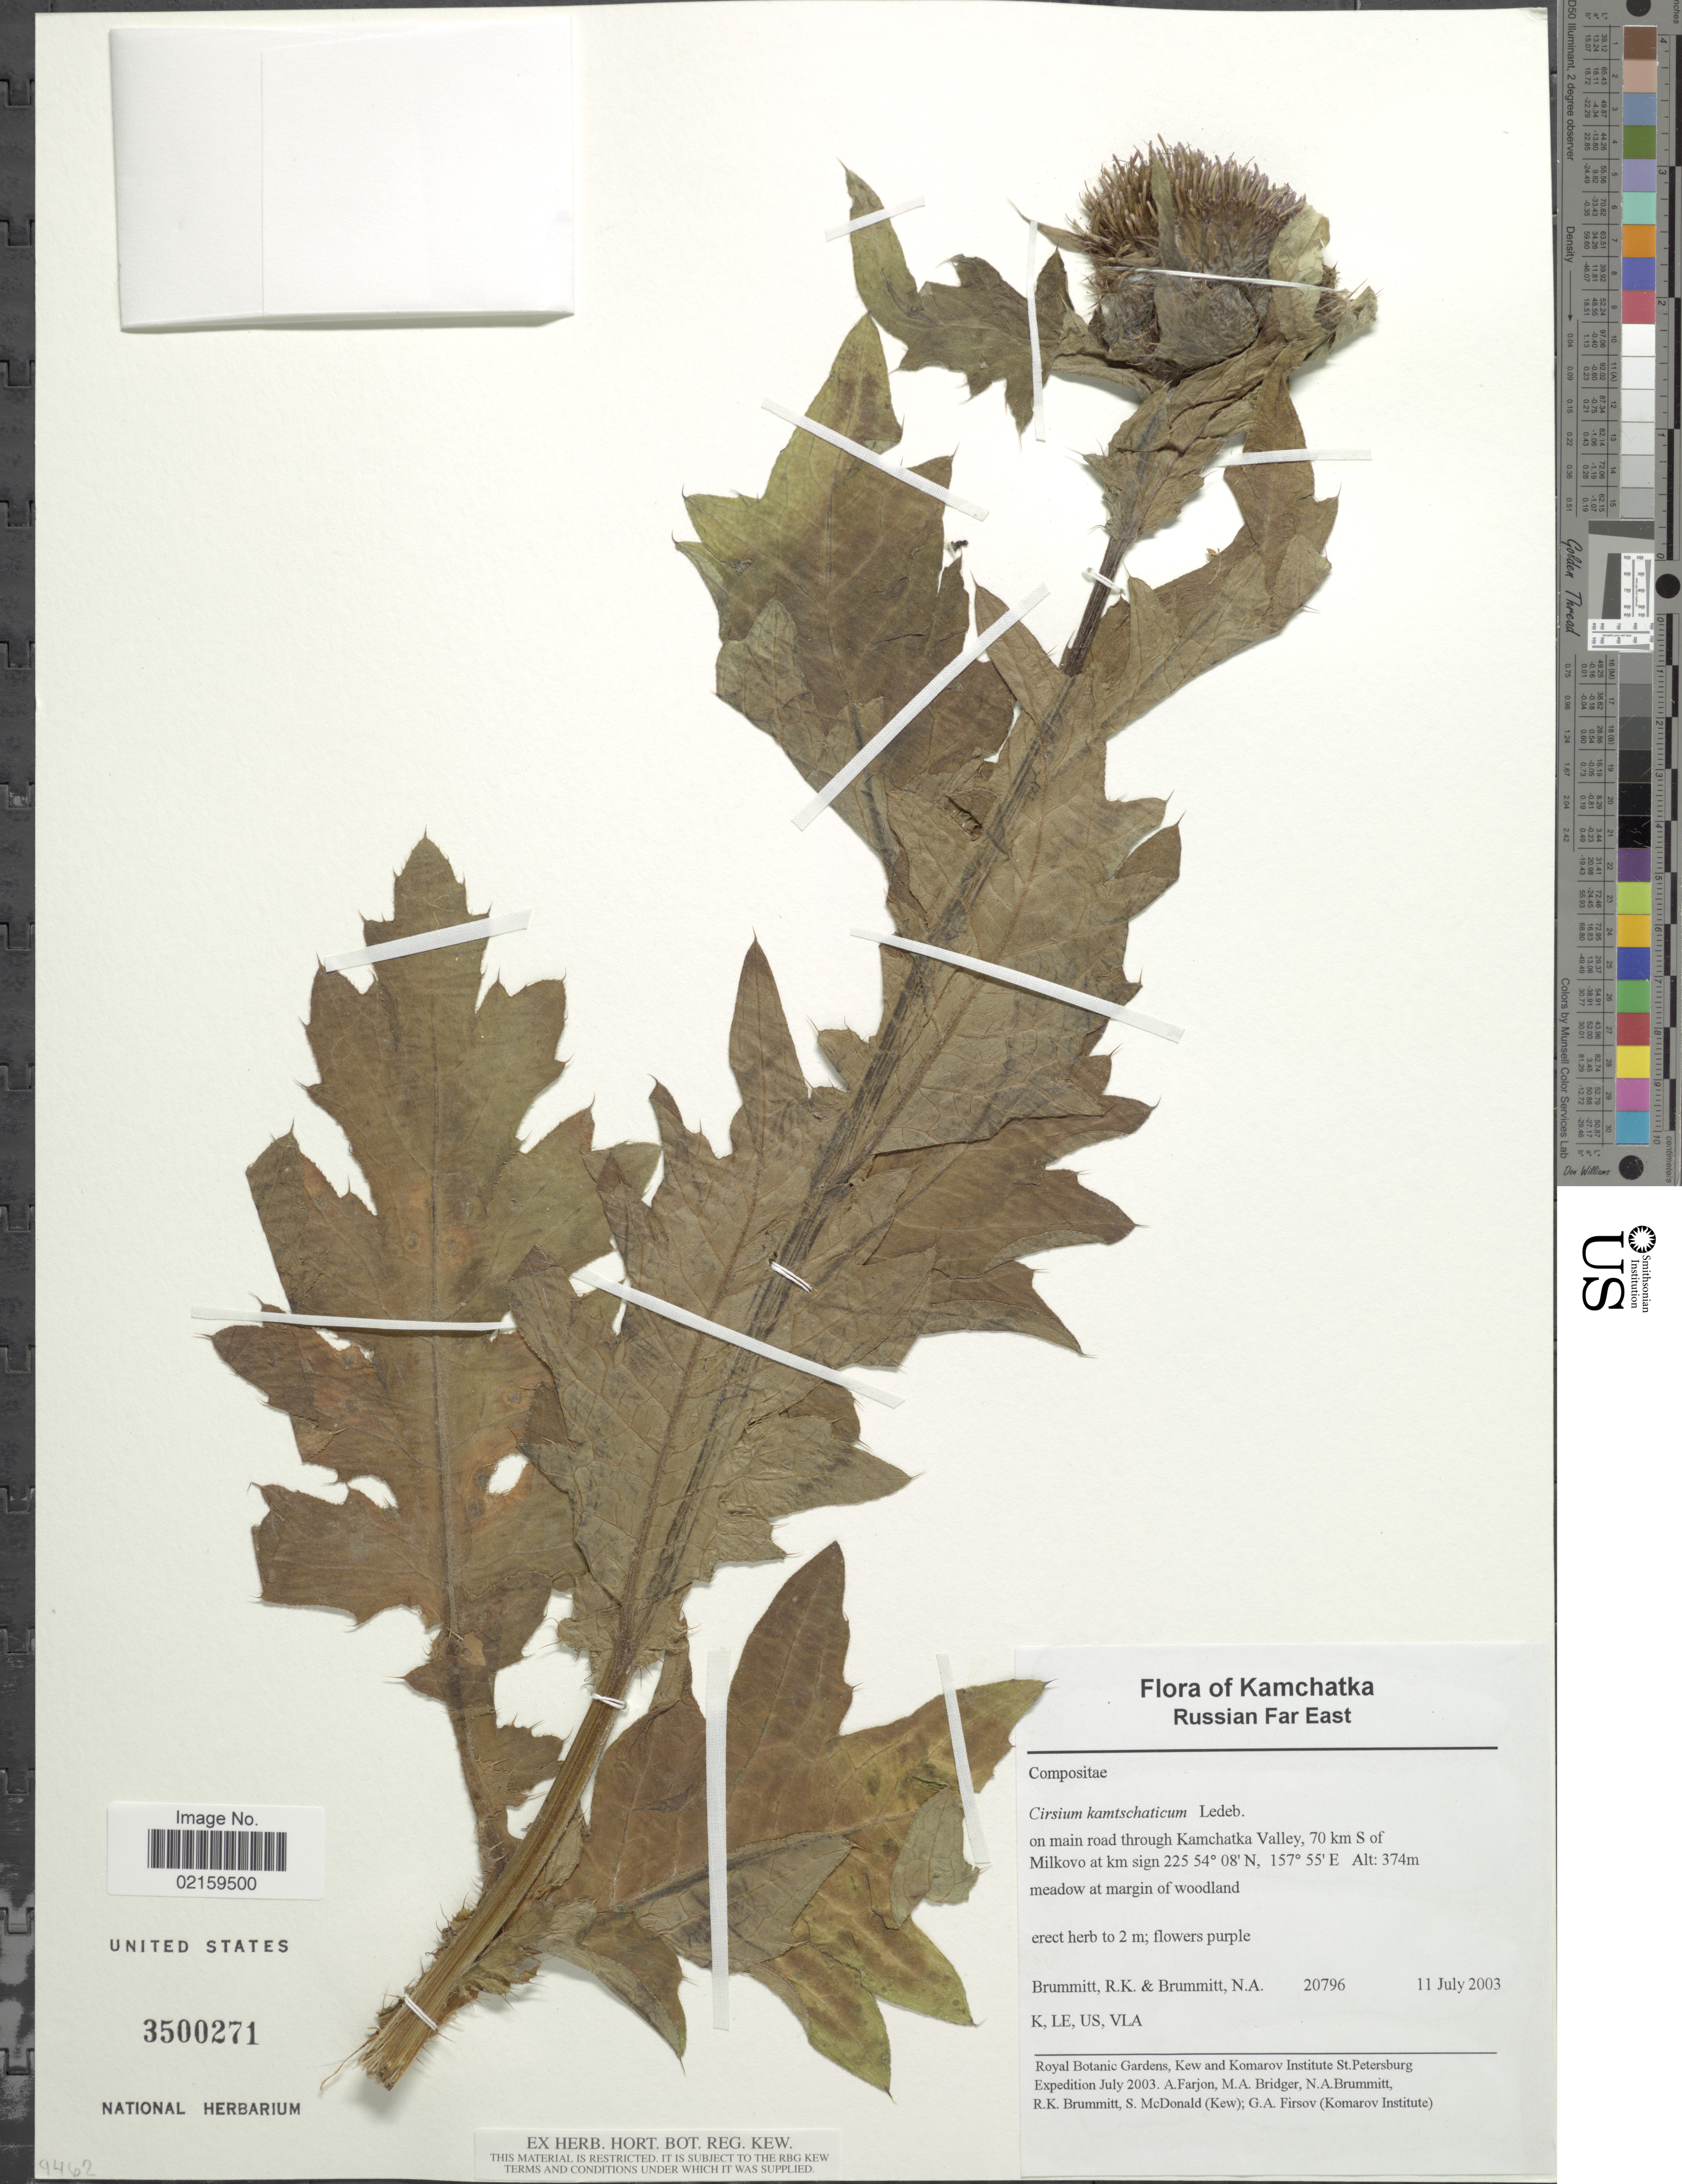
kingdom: Plantae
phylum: Tracheophyta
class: Magnoliopsida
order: Asterales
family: Asteraceae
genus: Cirsium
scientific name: Cirsium kamtschaticum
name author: Ledeb.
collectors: R. K. Brummitt & N. A . Brummitt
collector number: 20796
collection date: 2003-07-11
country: Russian Federation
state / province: Kamchatka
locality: Kamchatka. Russian Far East. on main road through Kamchatka Valley, 70 km S of Milkovo at km sign 225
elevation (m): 374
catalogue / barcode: US 3500271